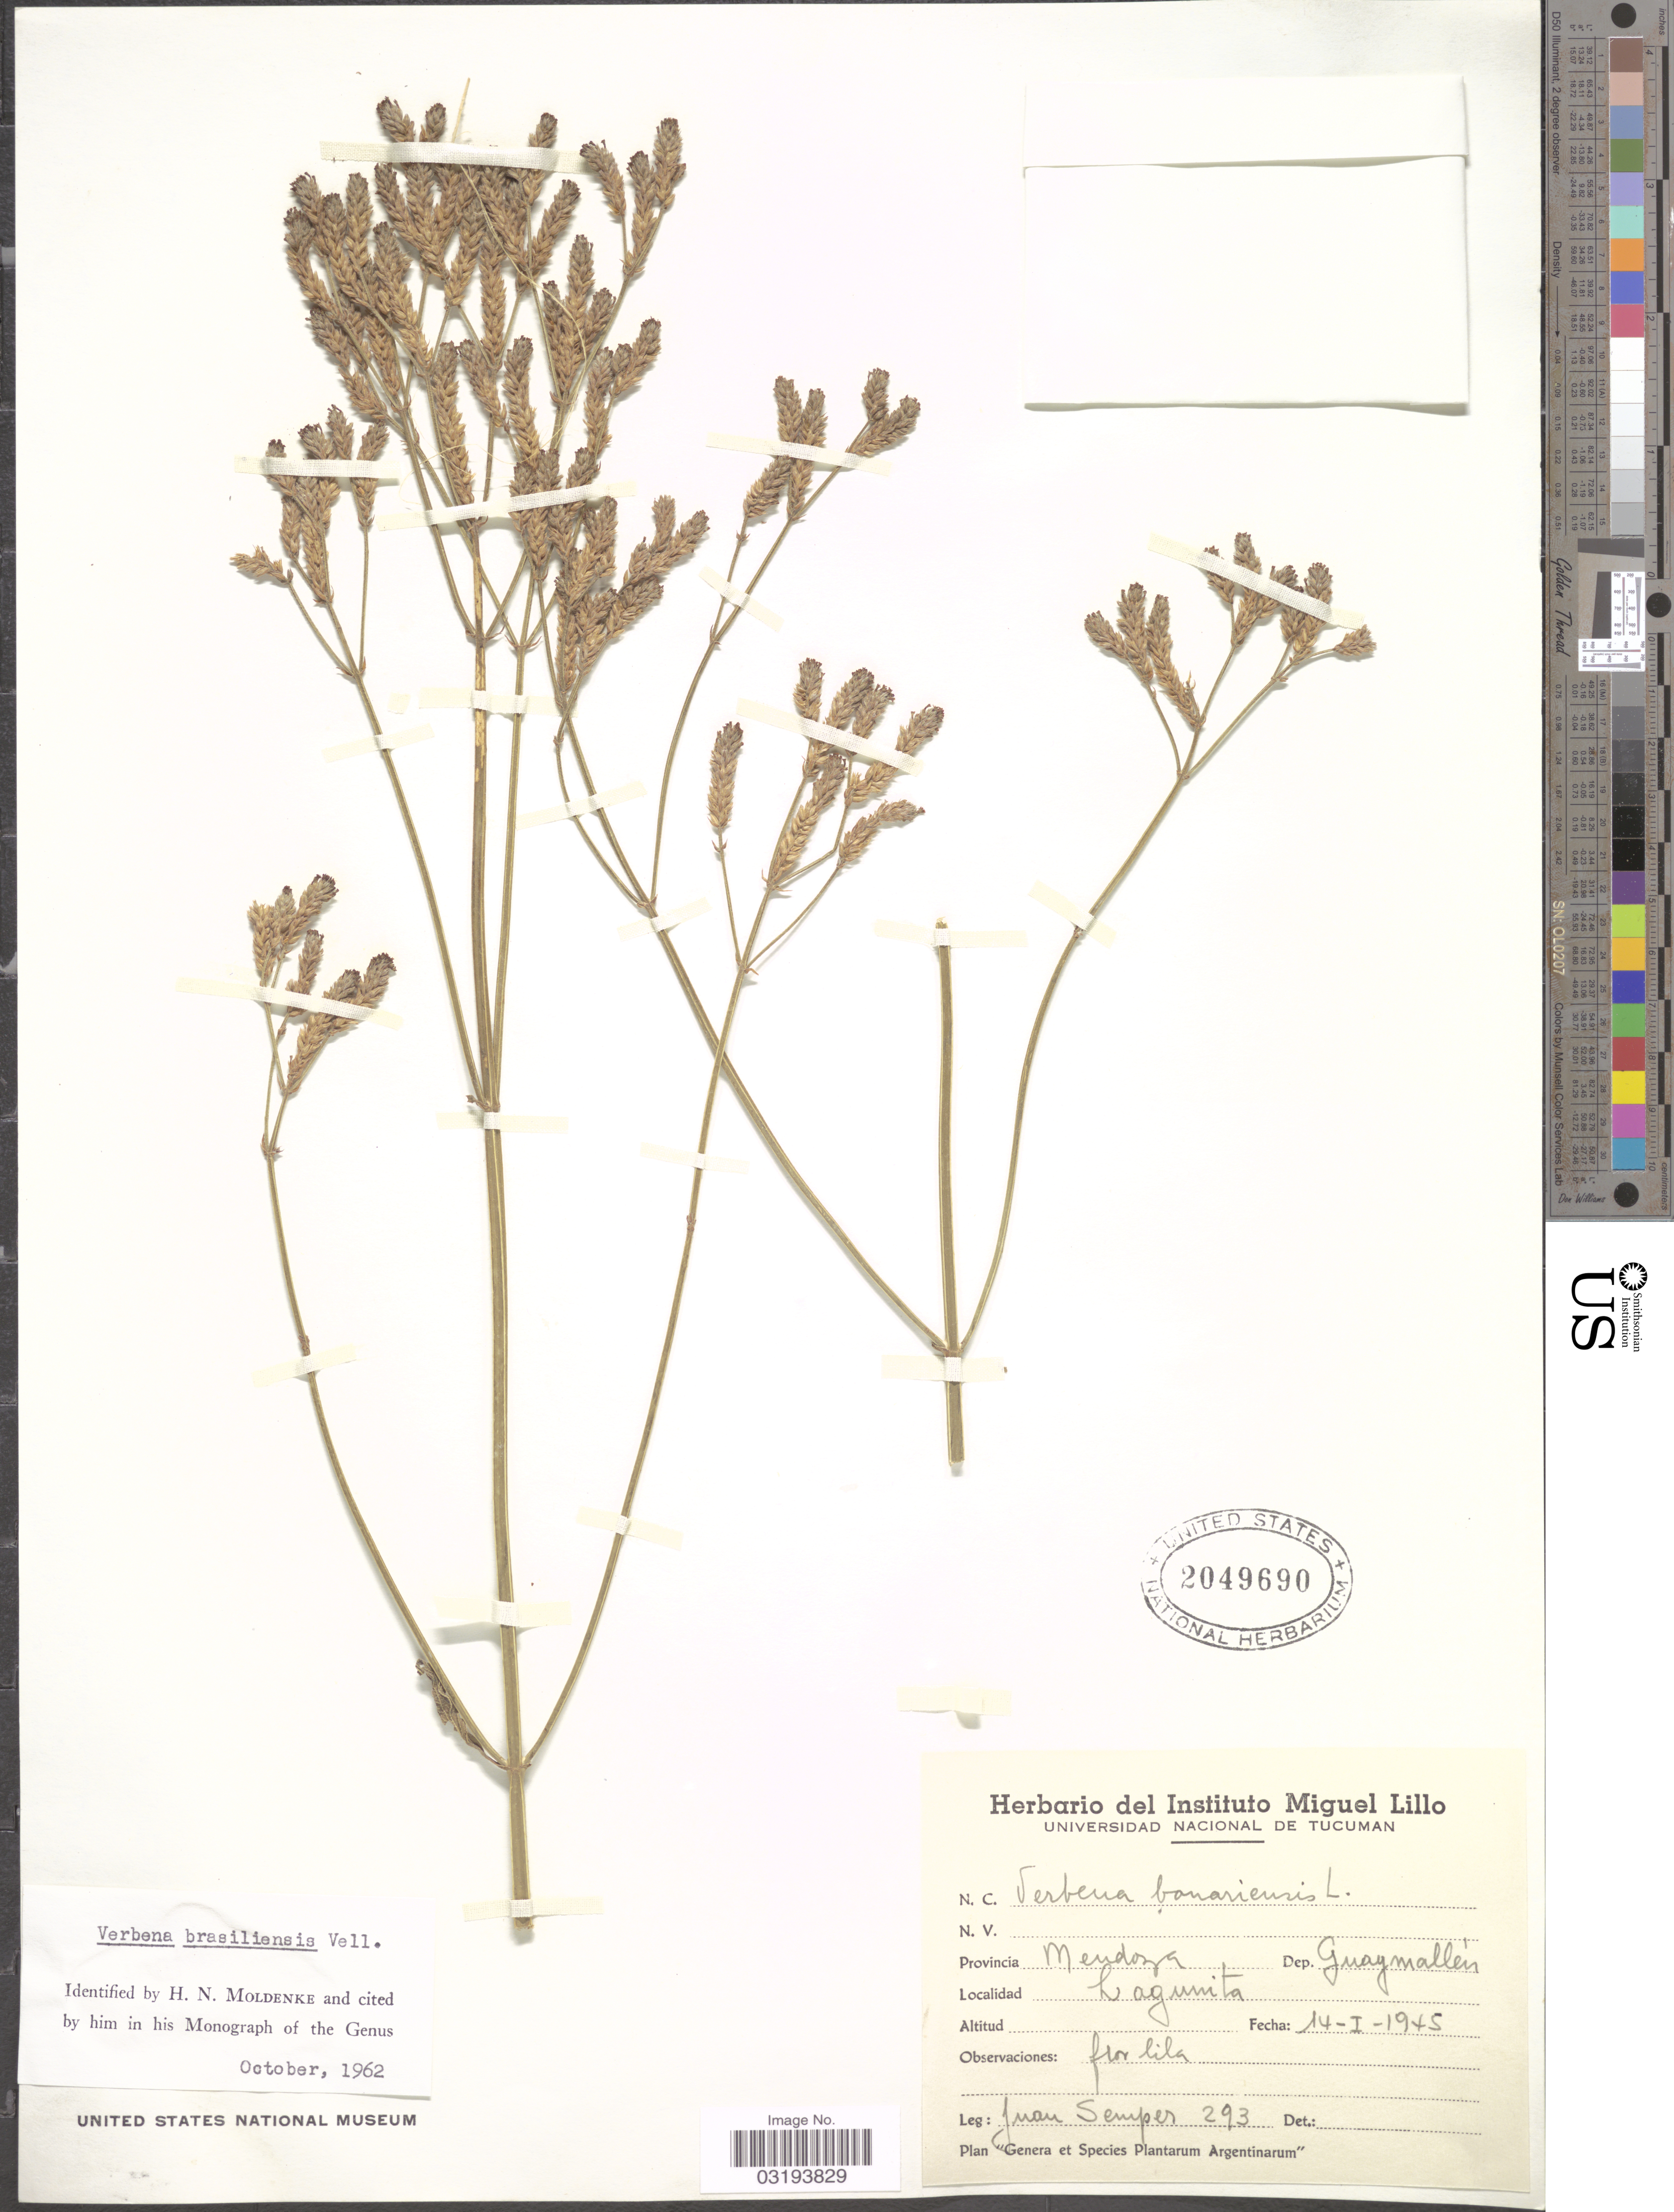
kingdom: Plantae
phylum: Tracheophyta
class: Magnoliopsida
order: Lamiales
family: Verbenaceae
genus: Verbena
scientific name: Verbena litoralis var. brevibracteata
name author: (Kuntze) N. O'Leary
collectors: J. Semper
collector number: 293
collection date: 1945-01-14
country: Argentina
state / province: Mendoza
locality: Dep. Guaymallèn, Lagunita.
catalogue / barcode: US 2049690